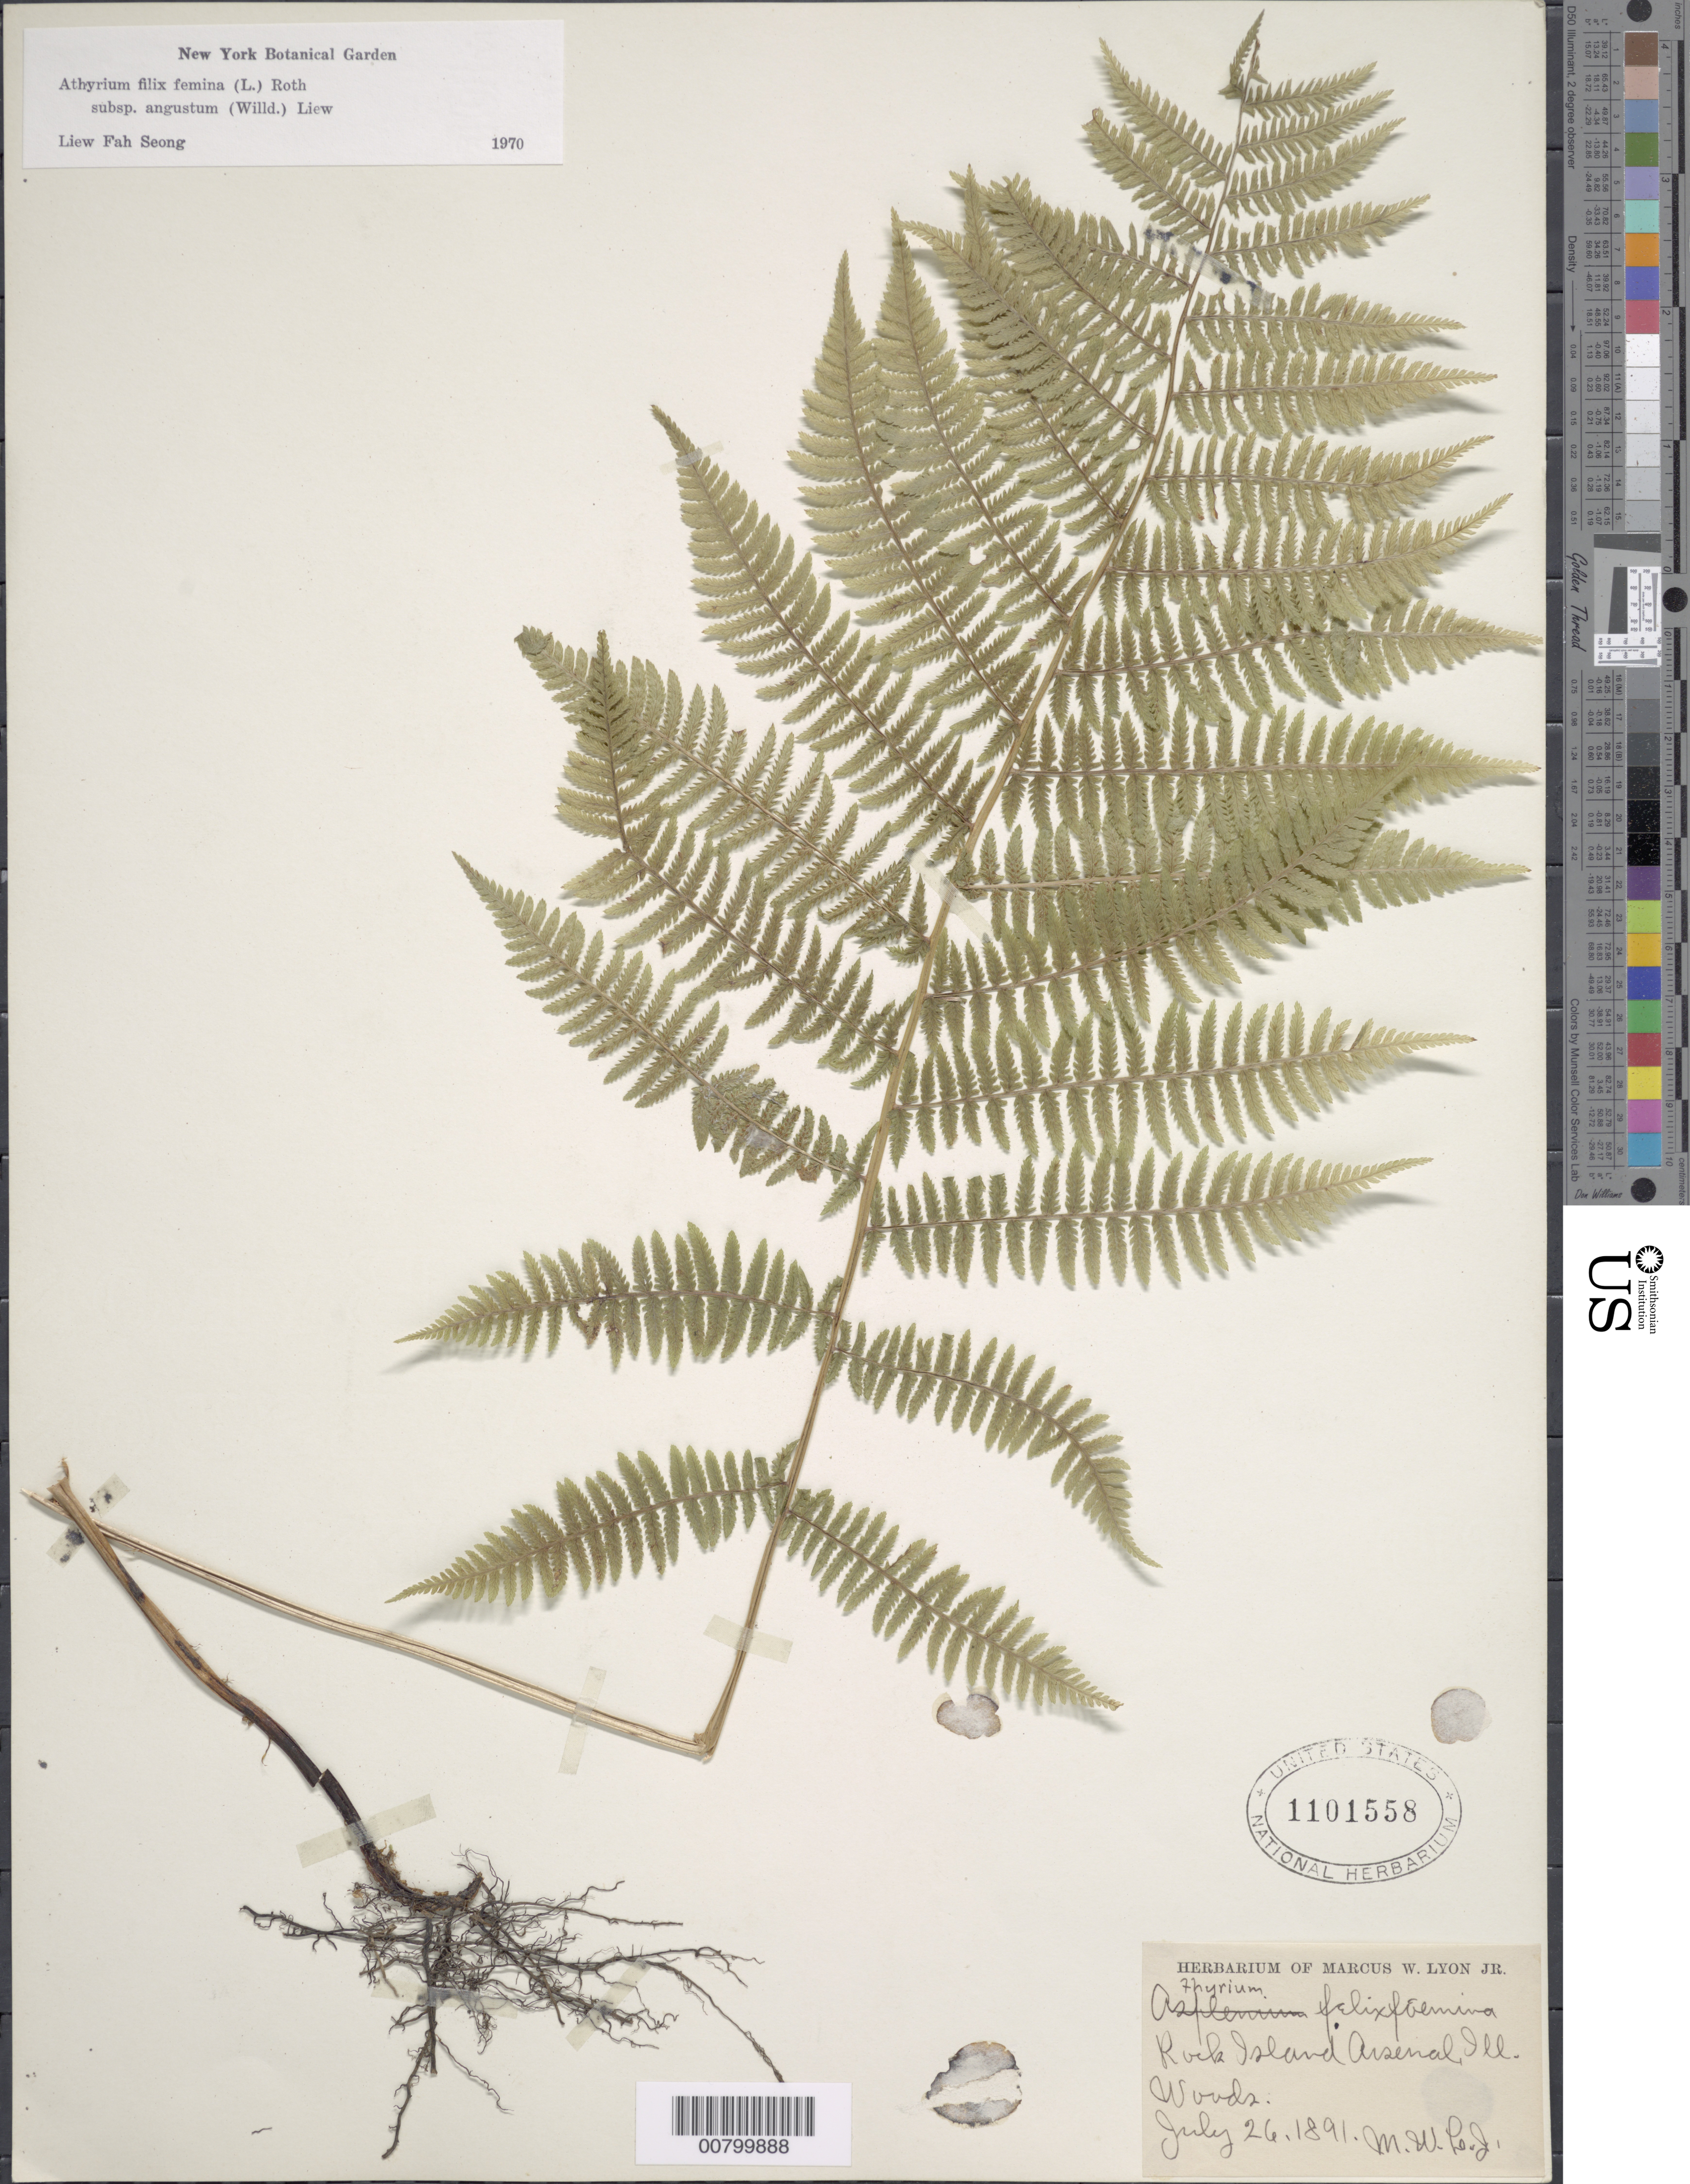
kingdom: Plantae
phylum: Tracheophyta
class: Polypodiopsida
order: Polypodiales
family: Athyriaceae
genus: Athyrium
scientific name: Athyrium filix-femina subsp. angustatum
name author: (Willd.) R.T. Clausen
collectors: M. Lyon Jr.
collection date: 1891-07-26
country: United States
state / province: Indiana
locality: Rock Island Arsenal, Ill.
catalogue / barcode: US 1101558